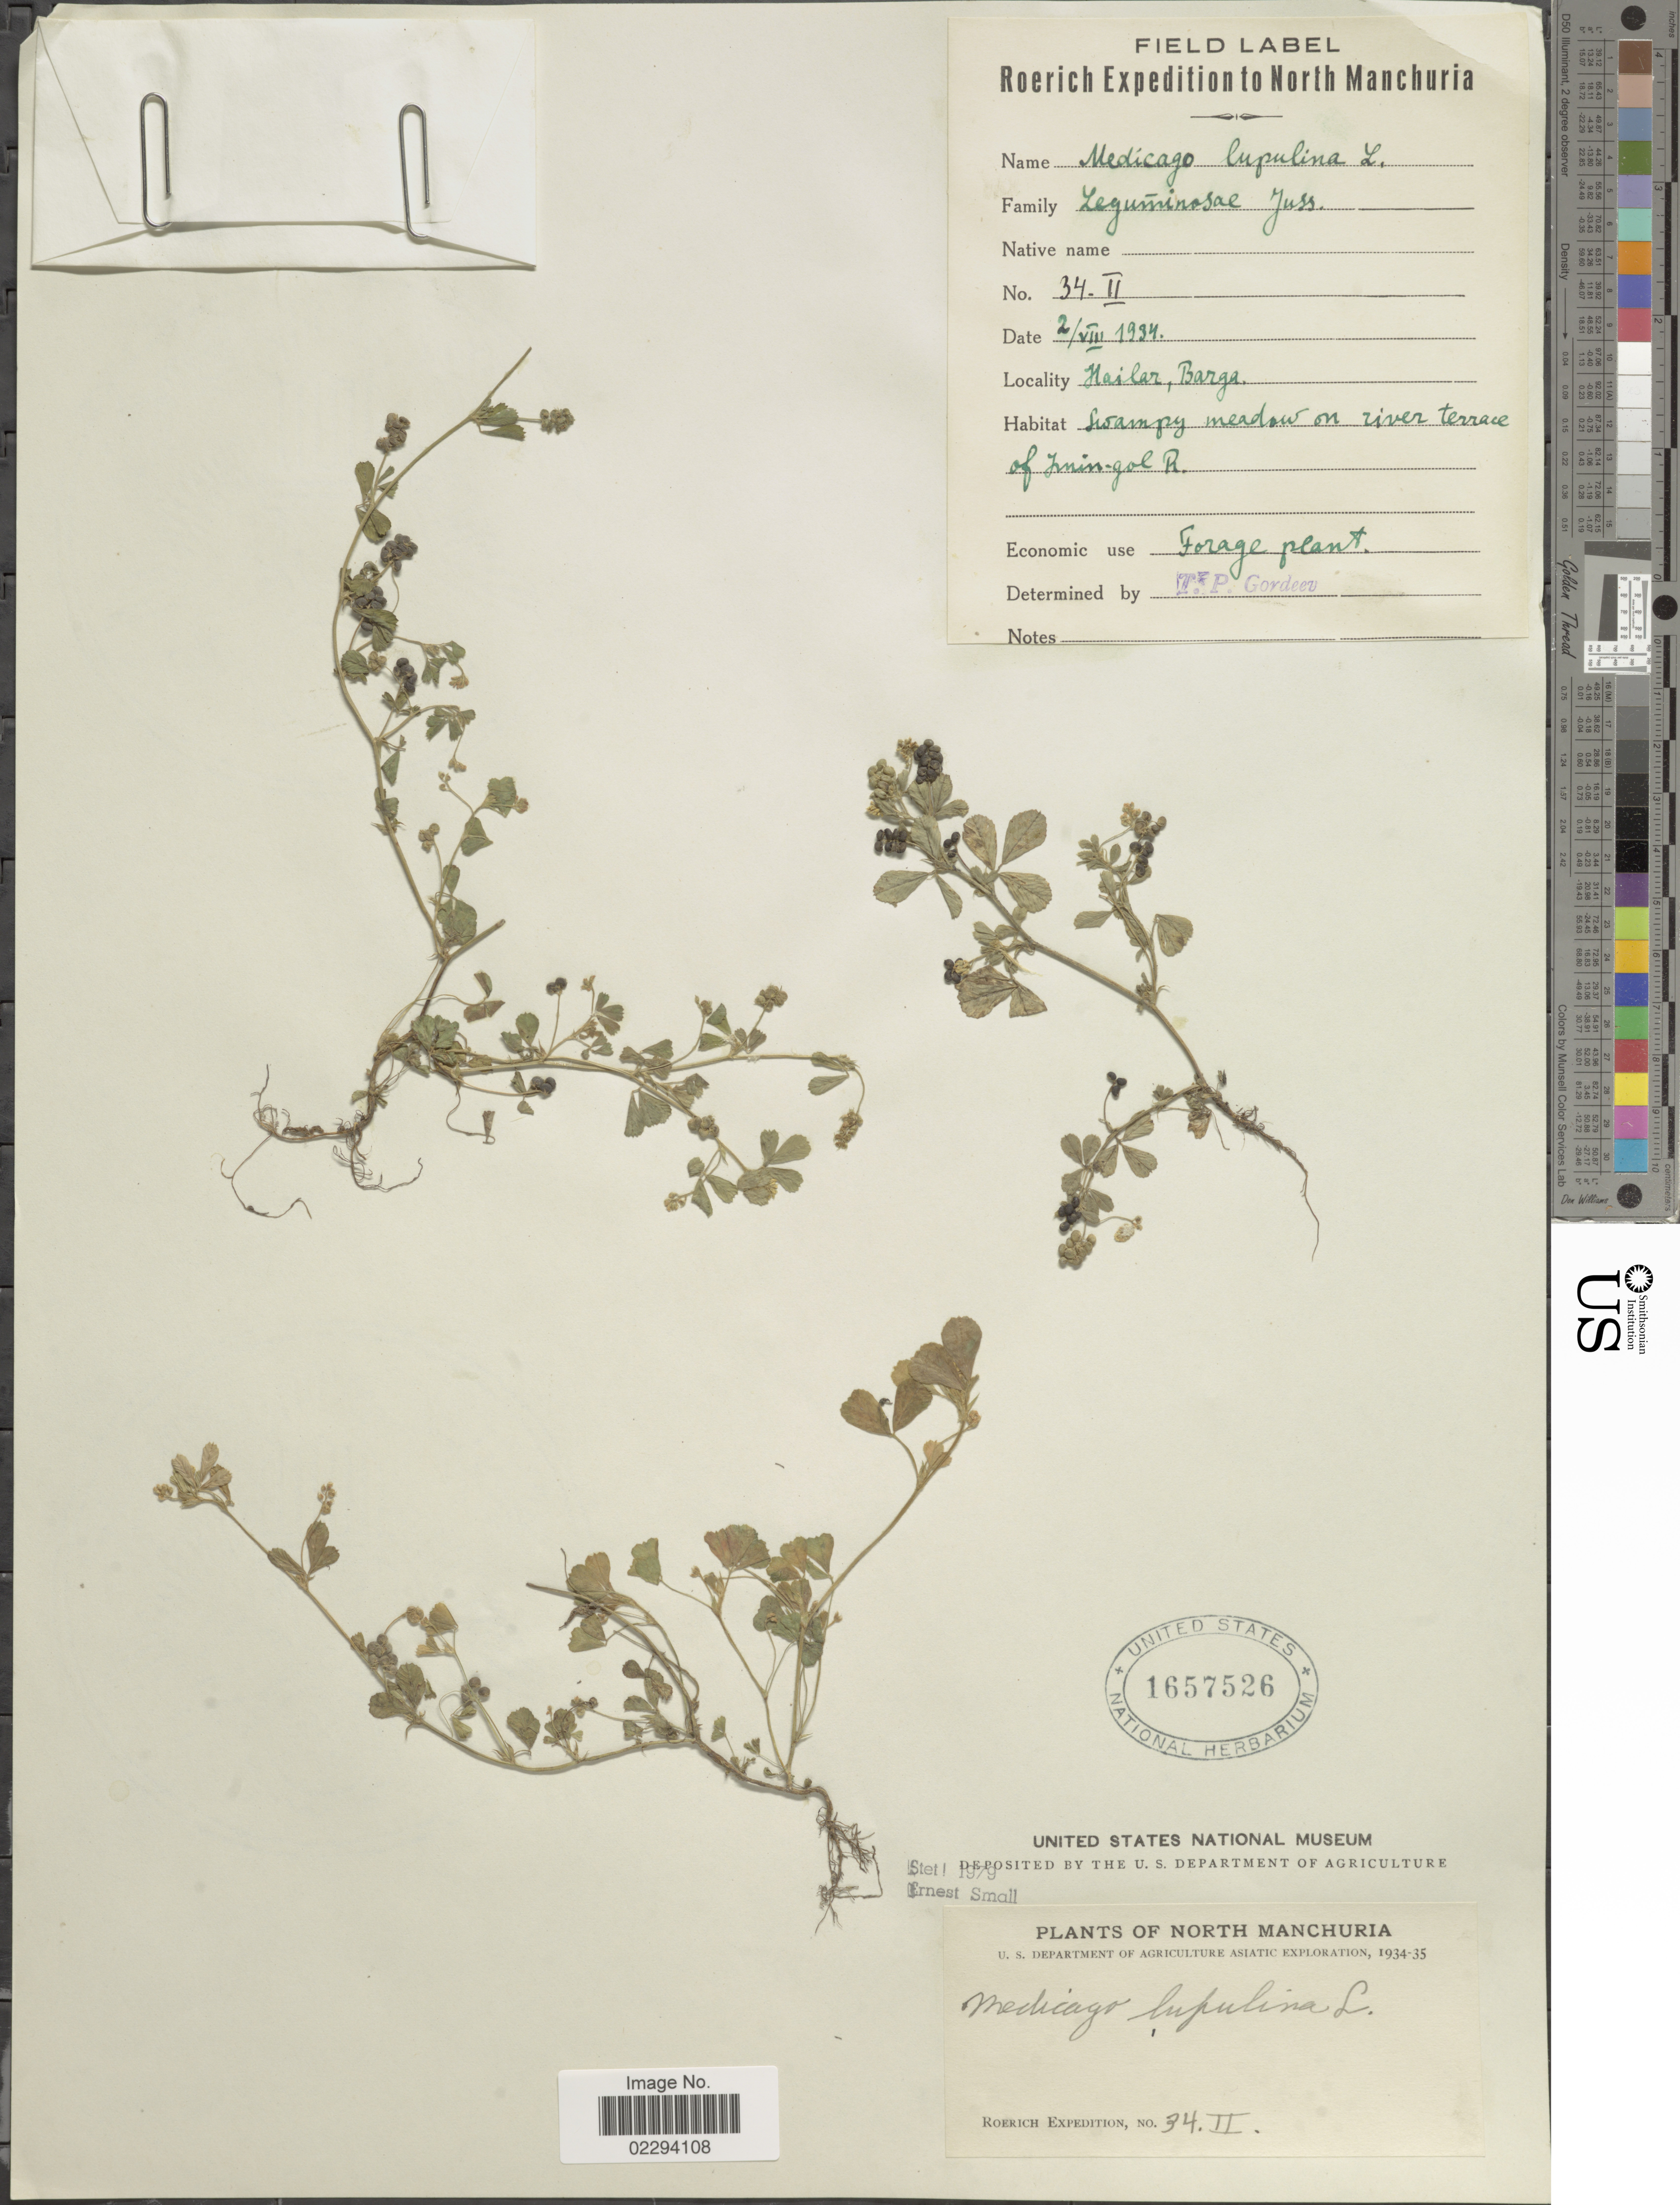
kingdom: Plantae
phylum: Tracheophyta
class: Magnoliopsida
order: Fabales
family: Fabaceae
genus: Medicago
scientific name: Medicago lupulina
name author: L.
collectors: Roerich Expedition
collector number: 34 II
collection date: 1934-08-02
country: China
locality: North Manchuria. Hailar, Barga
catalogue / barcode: US 1657526